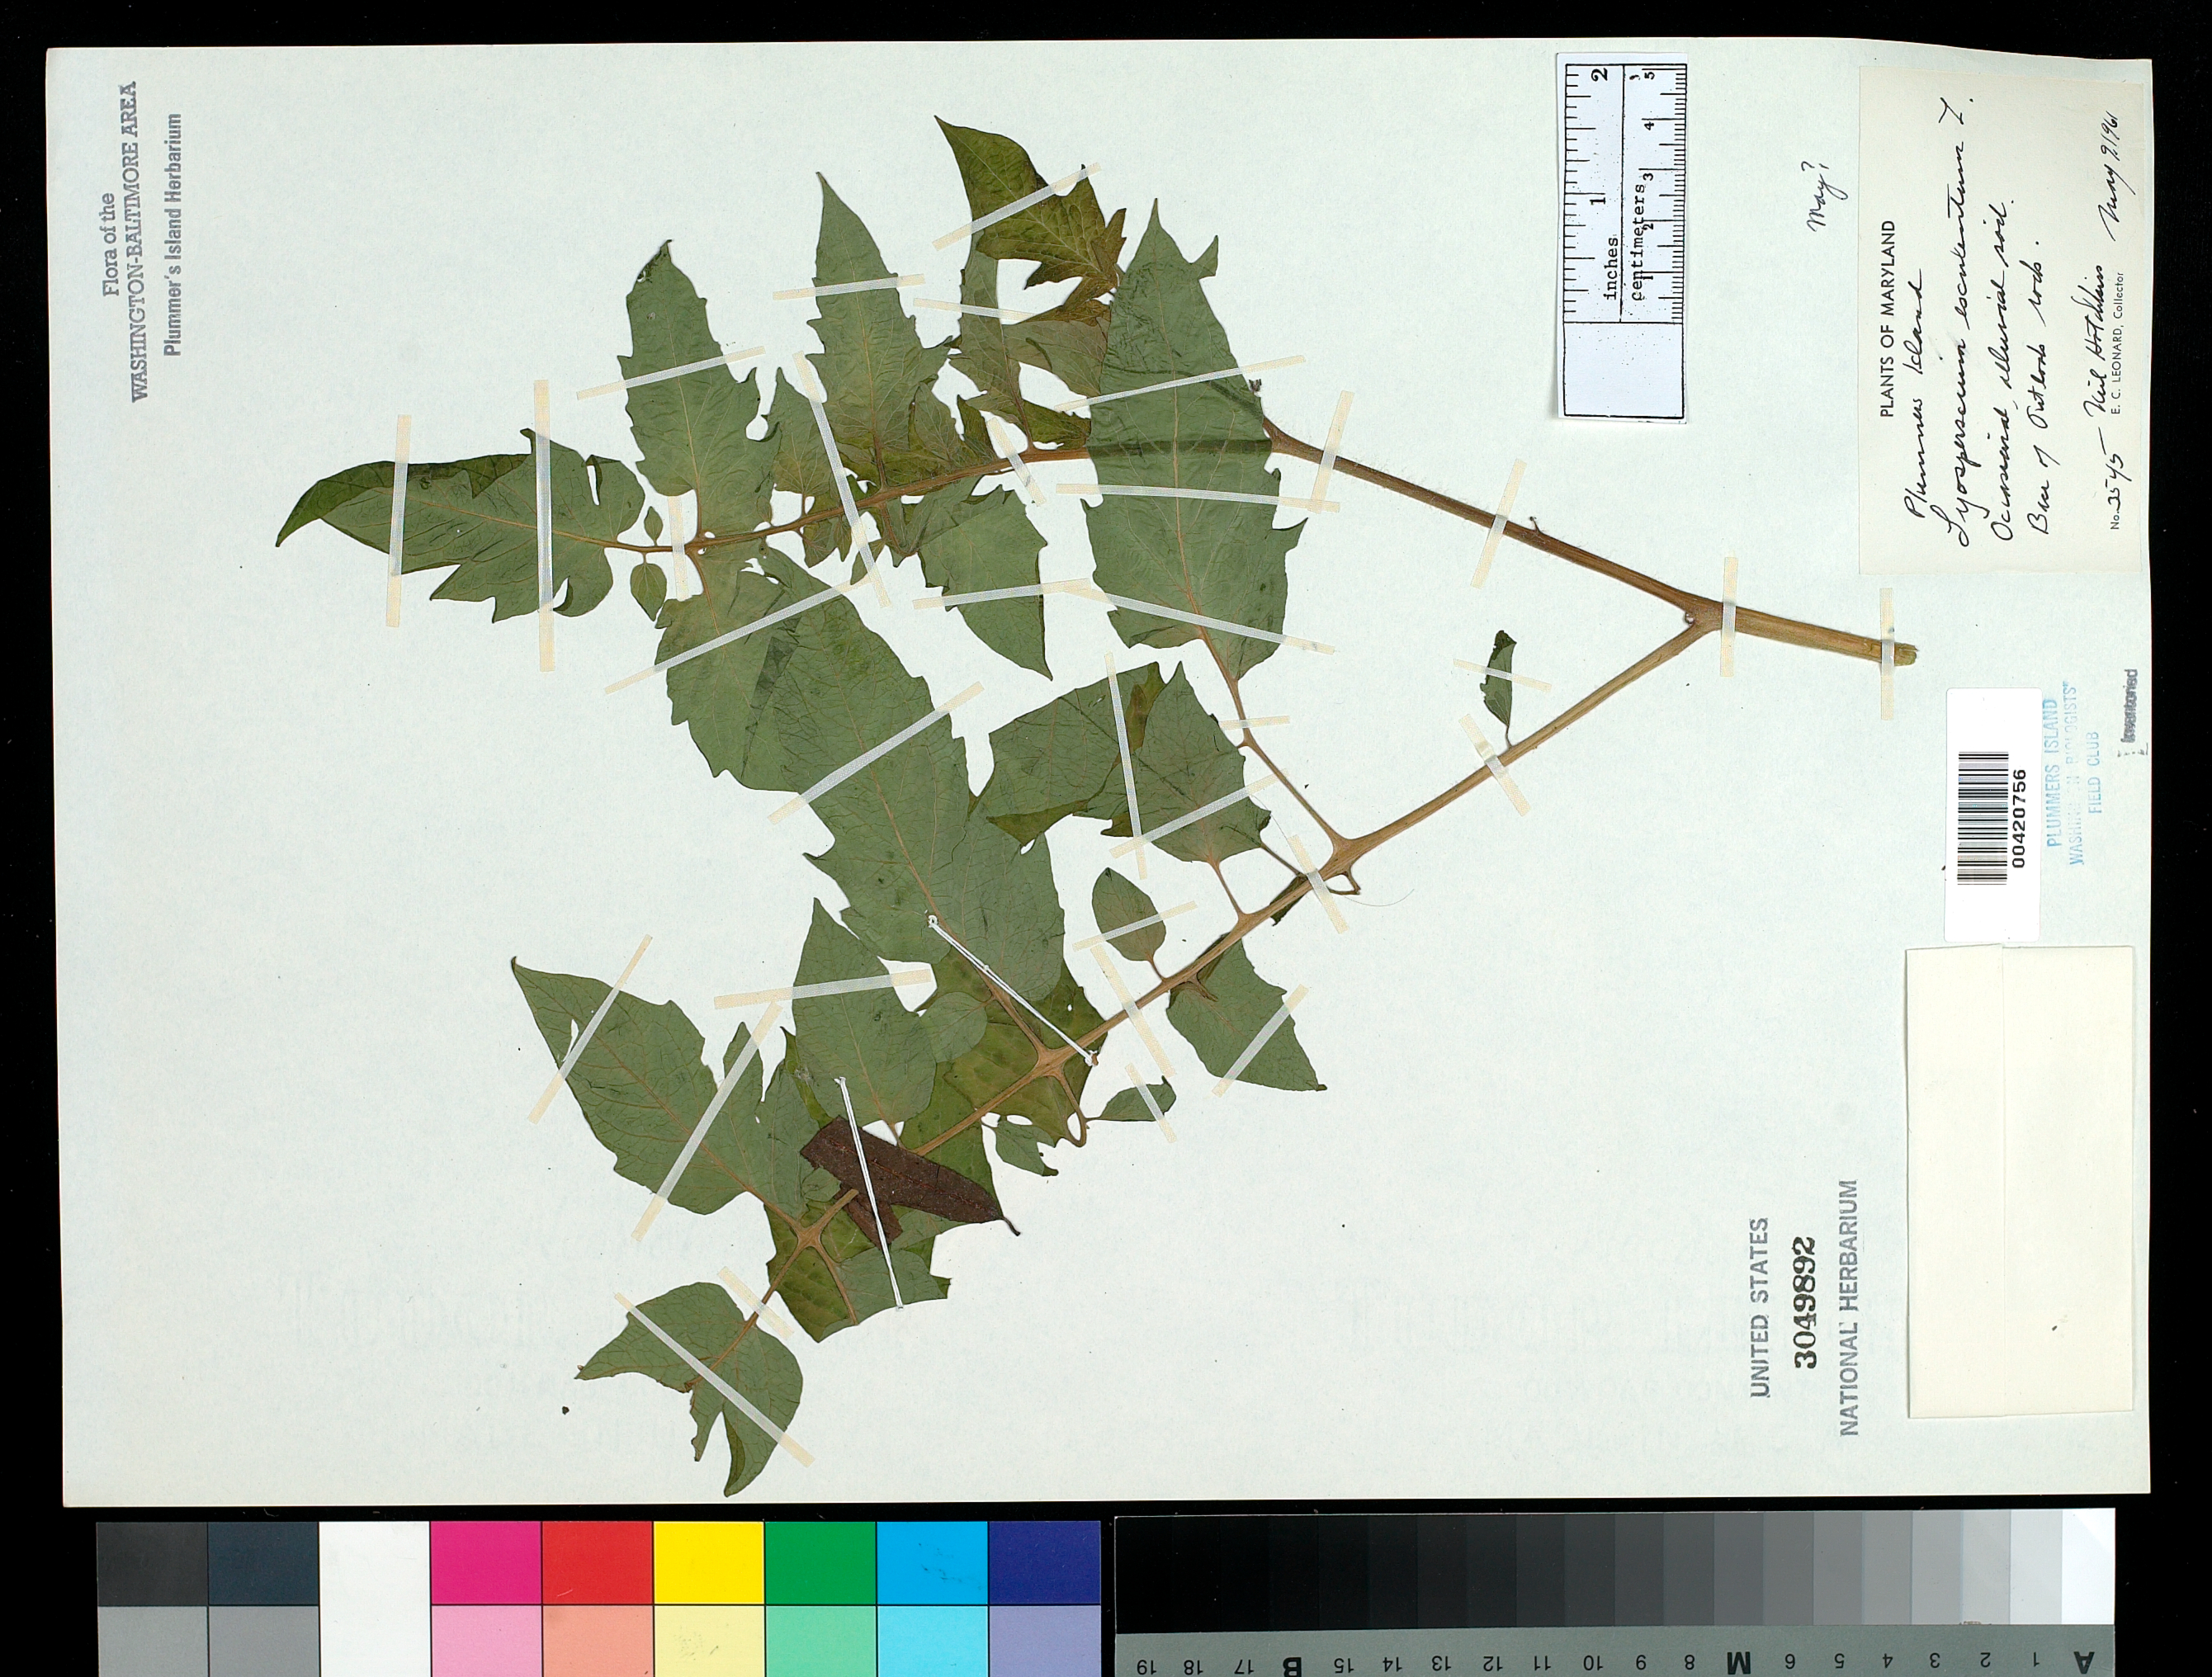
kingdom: Plantae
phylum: Tracheophyta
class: Magnoliopsida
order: Solanales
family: Solanaceae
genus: Solanum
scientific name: Solanum lycopersicum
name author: L.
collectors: E. C. Leonard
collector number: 3545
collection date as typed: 09 May 1961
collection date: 1961-05-09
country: United States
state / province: Maryland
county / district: Montgomery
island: Plummers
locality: Plummer's Island, Outlook Rock C. & O. Canal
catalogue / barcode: US 3049892